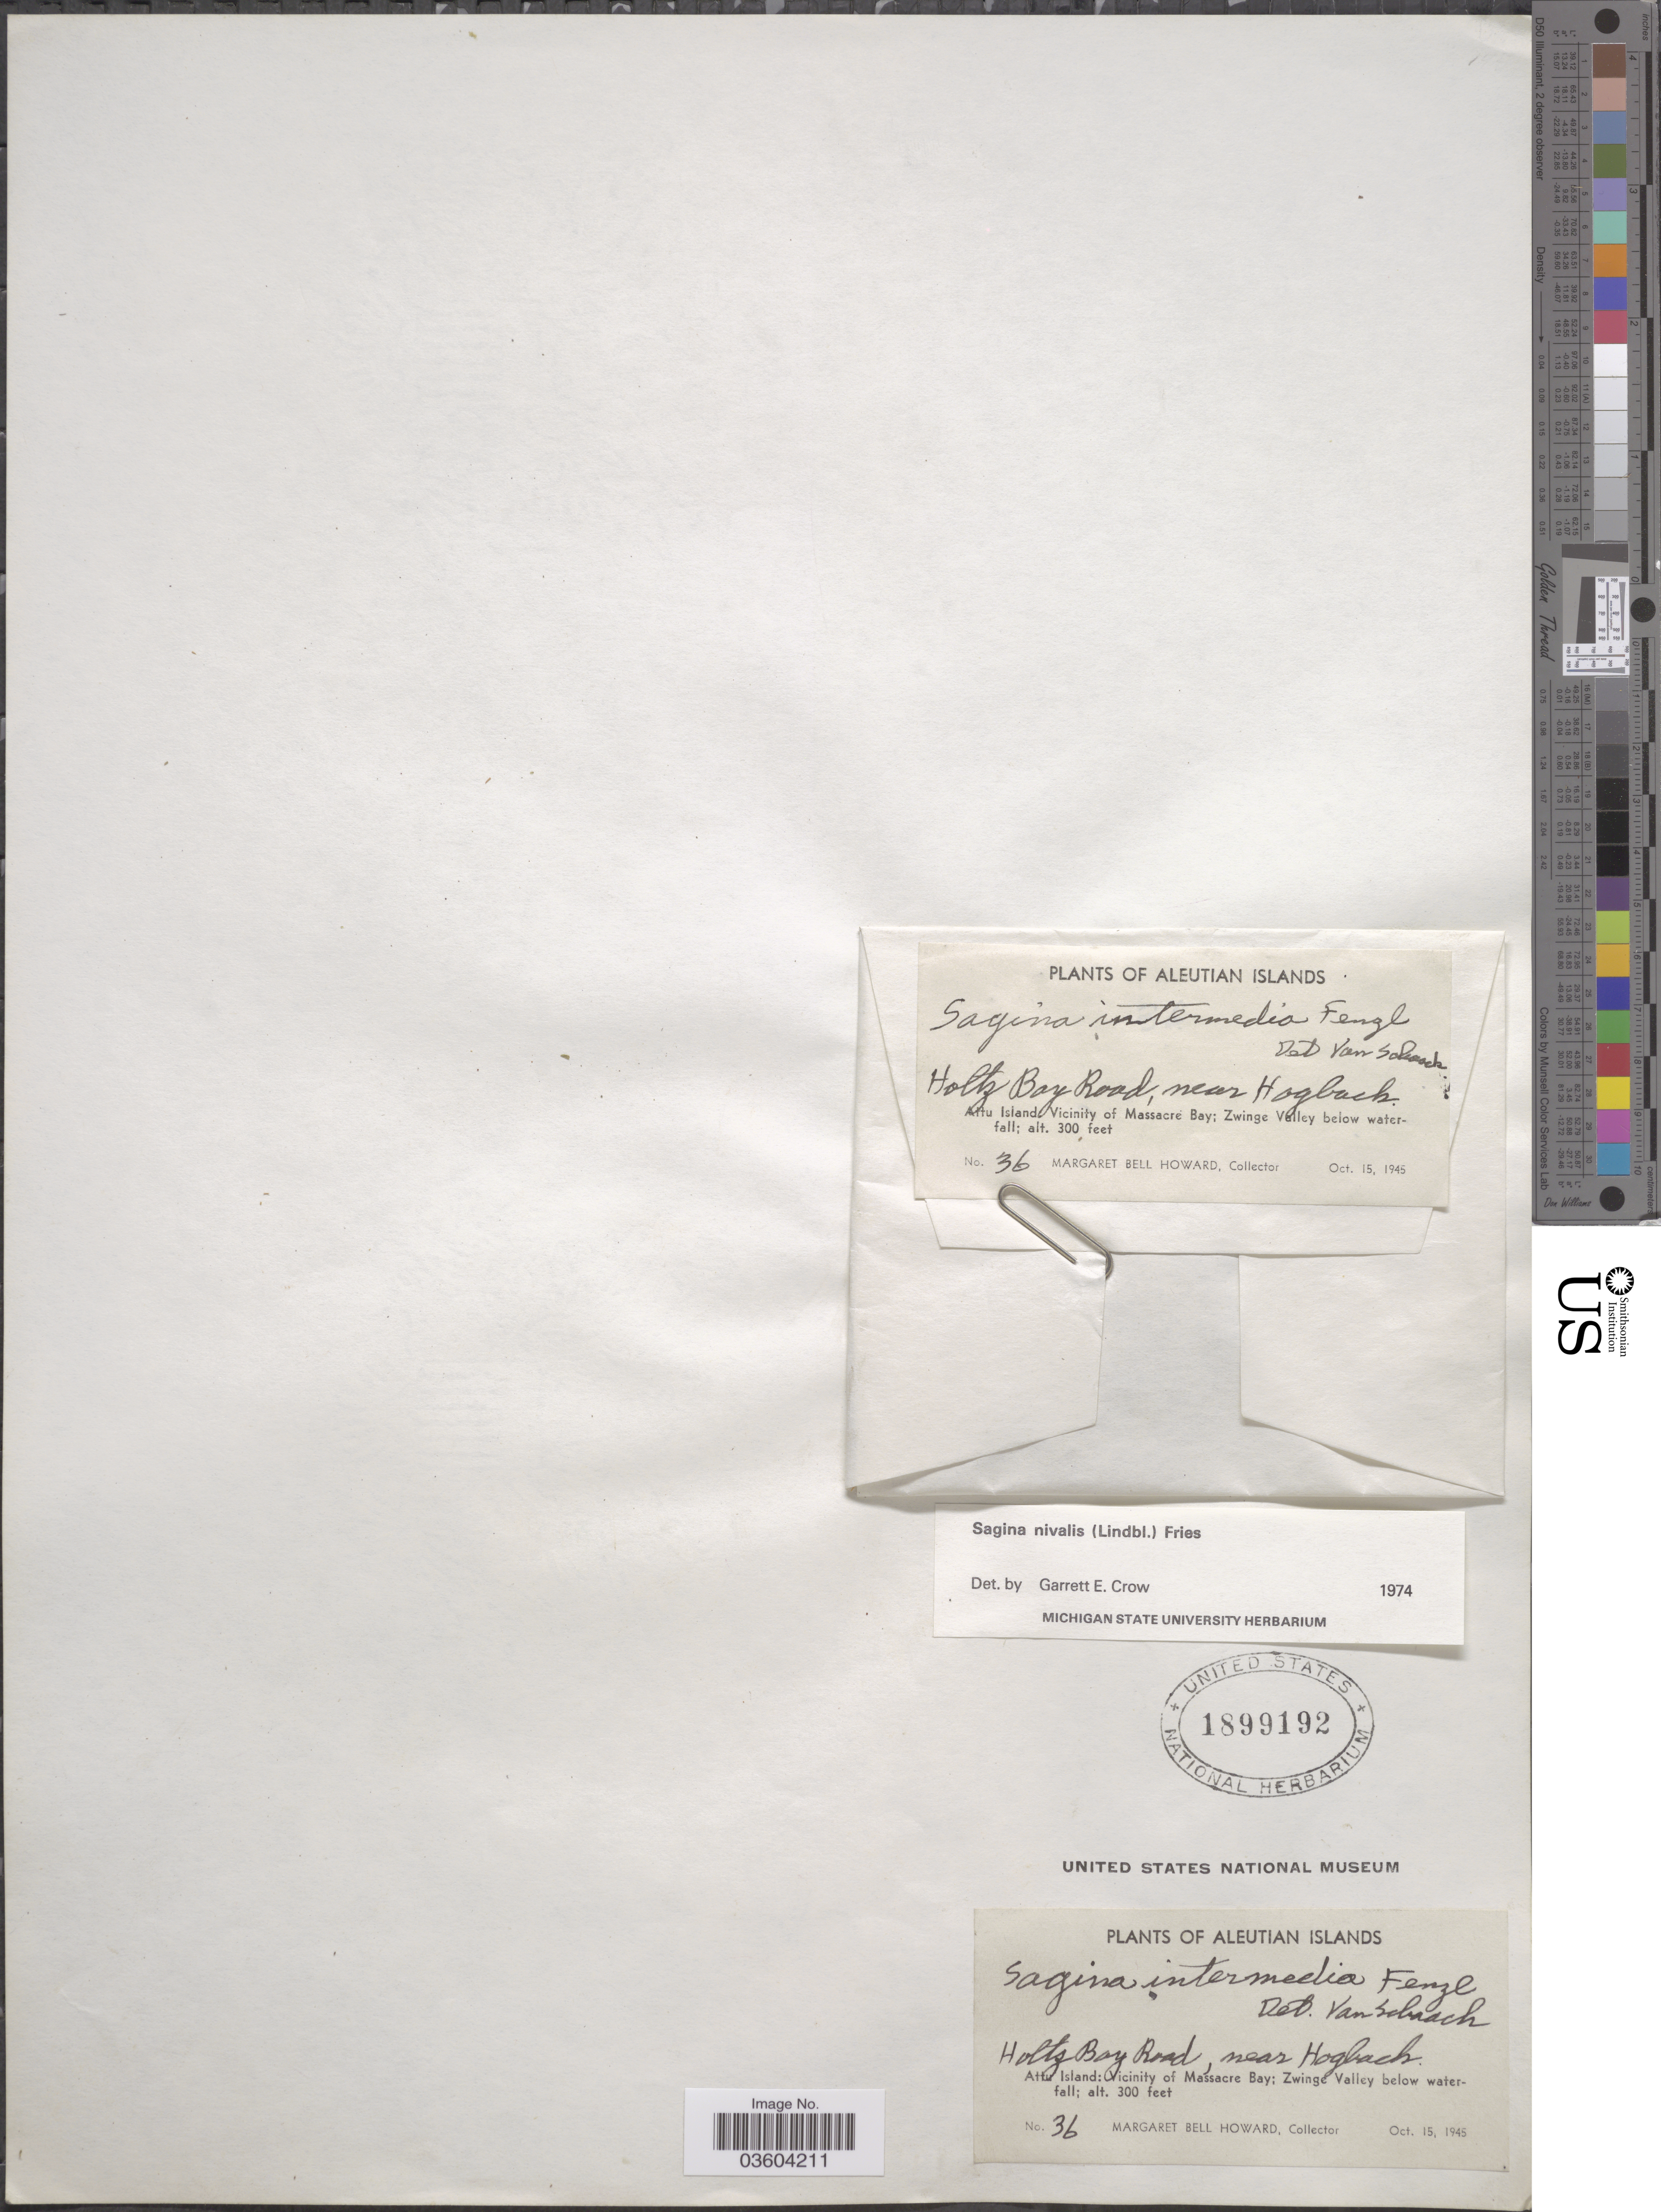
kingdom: Plantae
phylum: Tracheophyta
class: Magnoliopsida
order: Caryophyllales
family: Caryophyllaceae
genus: Sagina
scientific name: Sagina nivalis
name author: (Lindblom) Fr.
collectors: M. B. Howard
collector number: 36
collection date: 1945-10-15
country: United States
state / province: Alaska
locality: Aleutian Islands. Holtz Bay Road, near Hogbach. Attu Island: Vicinity of Massacre Bay; Zwinge Valley below waterfall.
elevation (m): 91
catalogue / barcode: US 1899192